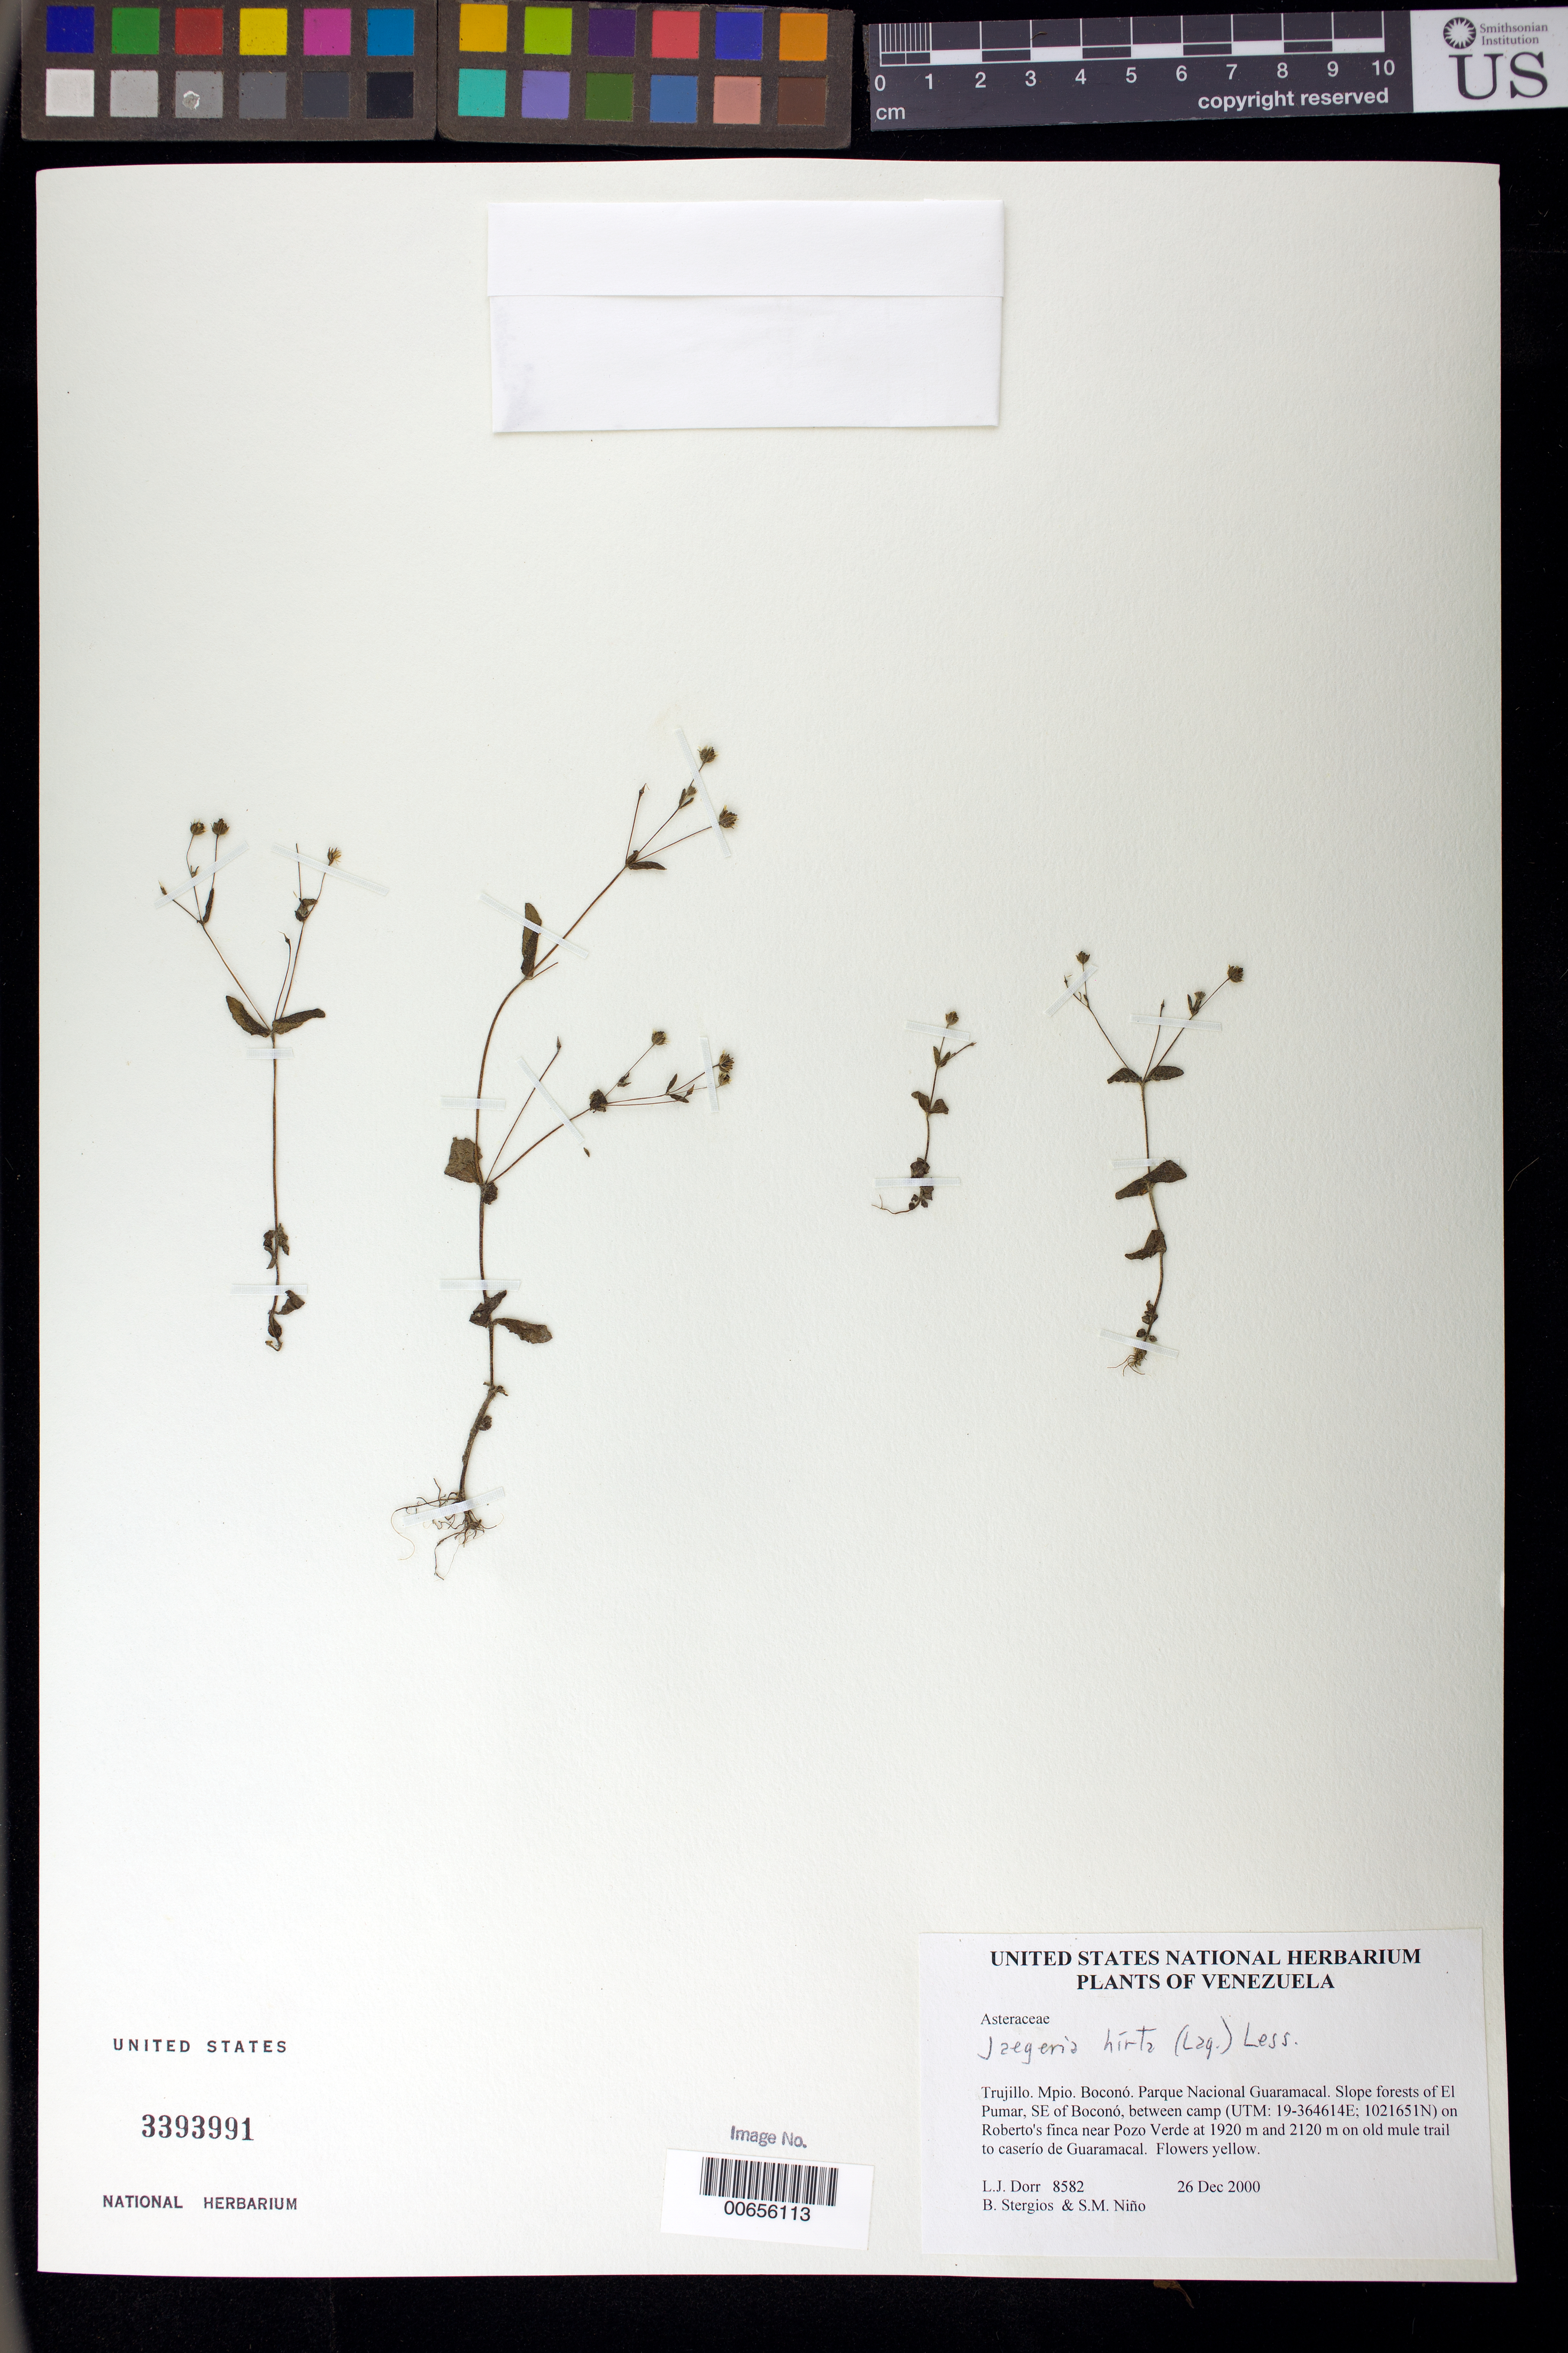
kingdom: Plantae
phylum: Tracheophyta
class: Magnoliopsida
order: Asterales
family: Asteraceae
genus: Jaegeria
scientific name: Jaegeria hirta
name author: (Lag.) Less.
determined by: Robinson, Harold E., (US)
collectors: L. J. Dorr, B. G. Stergios & S. M. Niño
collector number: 8582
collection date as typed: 26 Dec 2000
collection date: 2000-12-26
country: Venezuela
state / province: Trujillo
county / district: Boconó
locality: Parque Nacional Guaramacal. El Pumar, SE of Boconó, between camp on Roberto's finca near Pozo Verde at 1920 m and 2120 m on old mule trail to caserío de Guaramacal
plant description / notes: PORT, US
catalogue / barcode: US 3393991